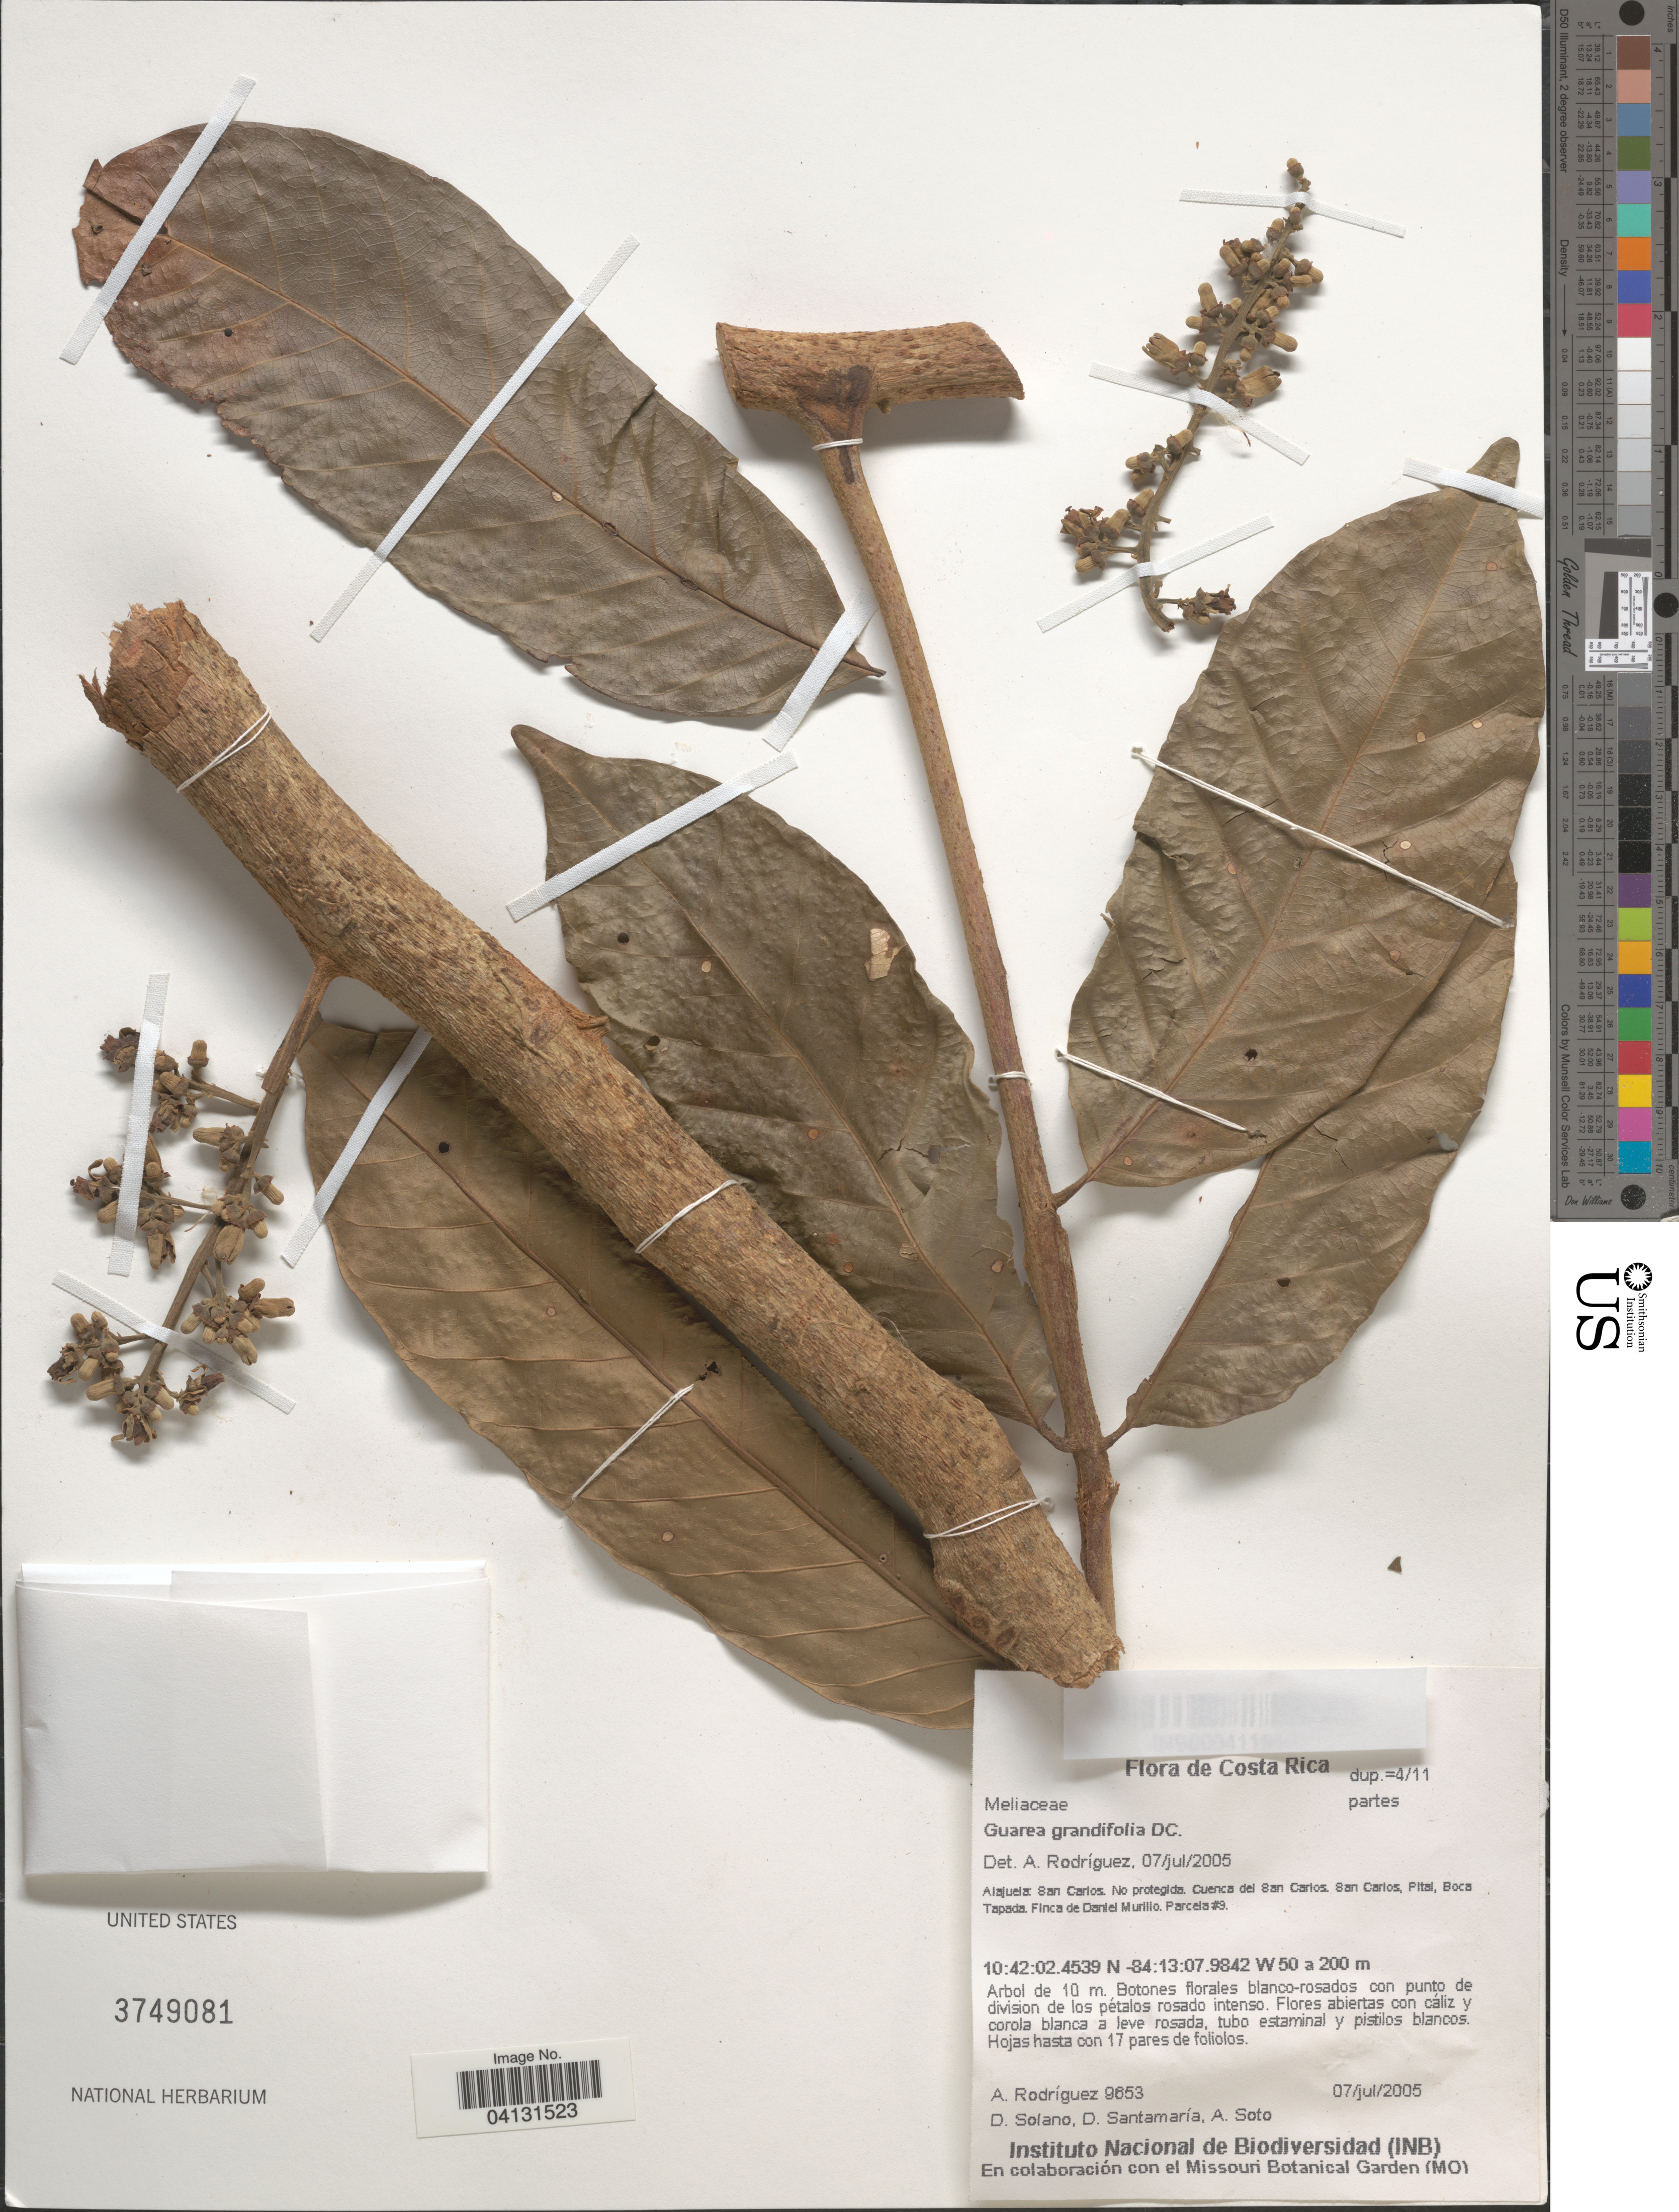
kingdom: Plantae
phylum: Tracheophyta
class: Magnoliopsida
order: Sapindales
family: Meliaceae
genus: Guarea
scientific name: Guarea grandifolia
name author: DC.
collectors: A. Rodríguez, D. Solano, D. Santamaria & A. Soto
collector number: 9653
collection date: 2005-07-07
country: Costa Rica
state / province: Alajuela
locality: San Carlos. No protegida. Cuenca del San Carlos. San Carlos, Pital, Boca Tapada. Finca de Daniel Murillio. Parceia #9.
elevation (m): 50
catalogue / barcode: US 3749081